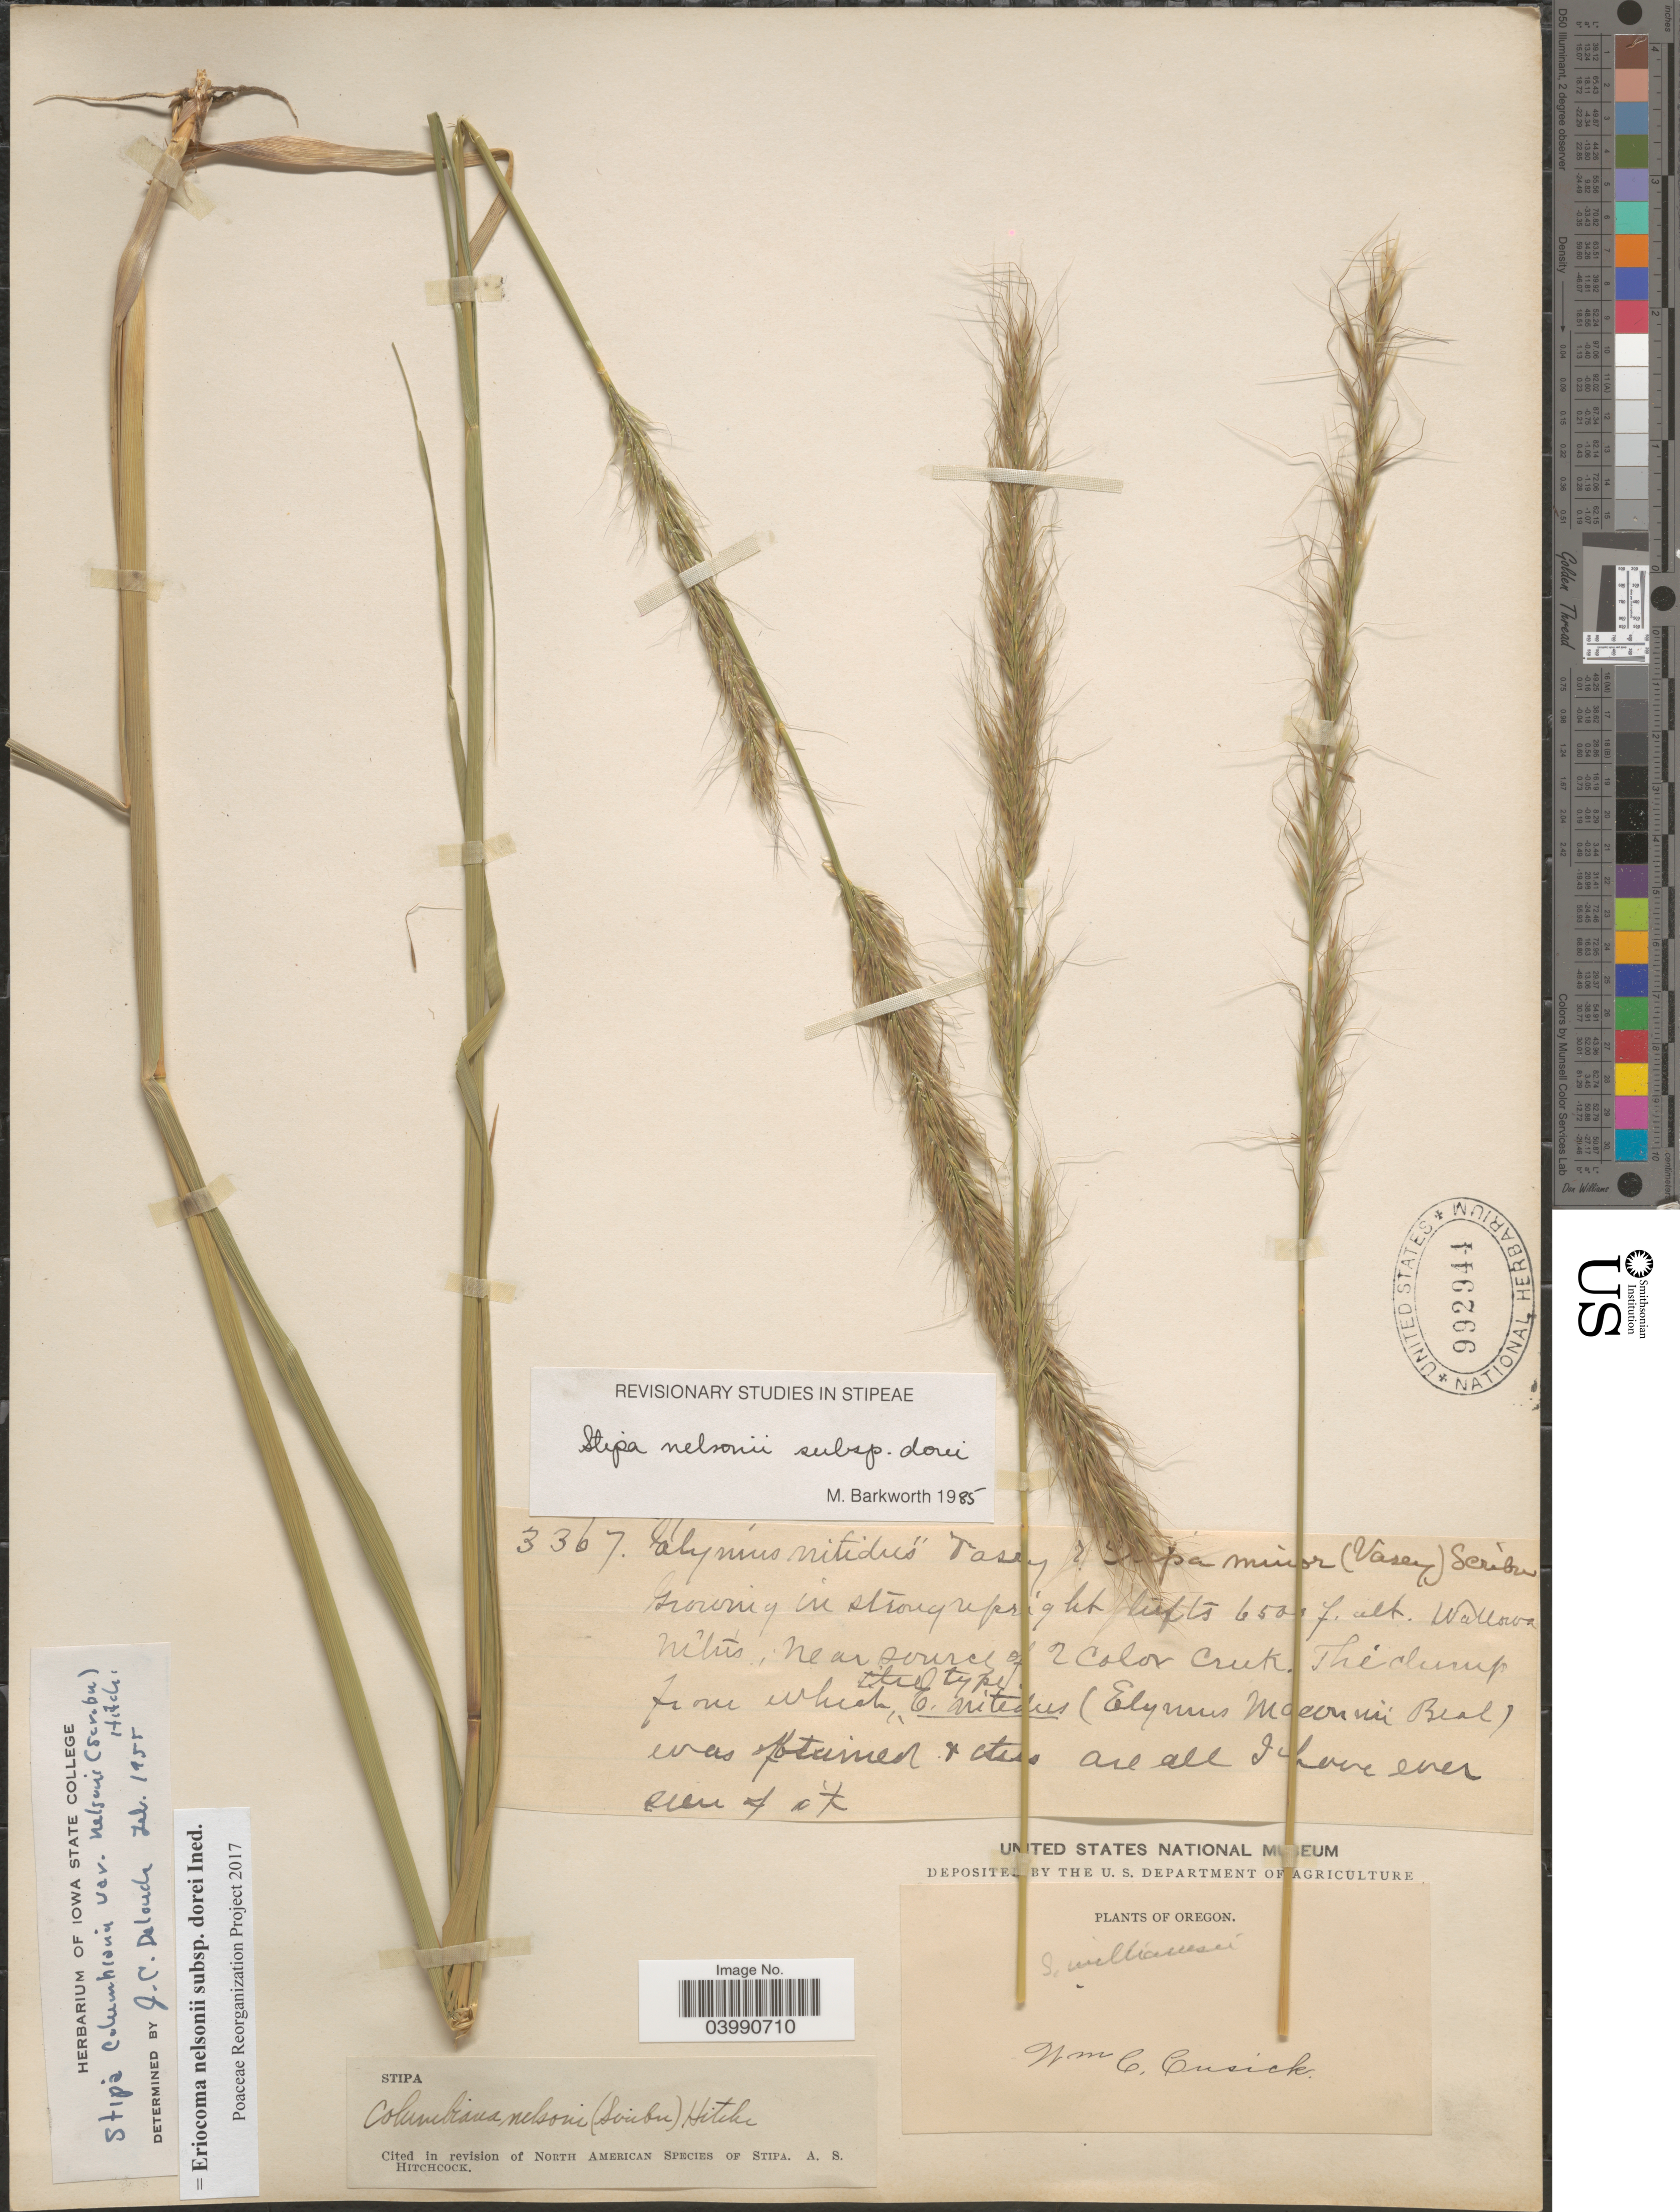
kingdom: Plantae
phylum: Tracheophyta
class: Liliopsida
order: Poales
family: Poaceae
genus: Eriocoma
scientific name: Eriocoma nelsonii subsp. dorei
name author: (Barkworth & J. Maze) Romasch.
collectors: W. C. Cusick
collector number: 3367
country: United States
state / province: Oregon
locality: Wallowa Mtns, near source of N Color Creek.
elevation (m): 1981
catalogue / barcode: US 992944